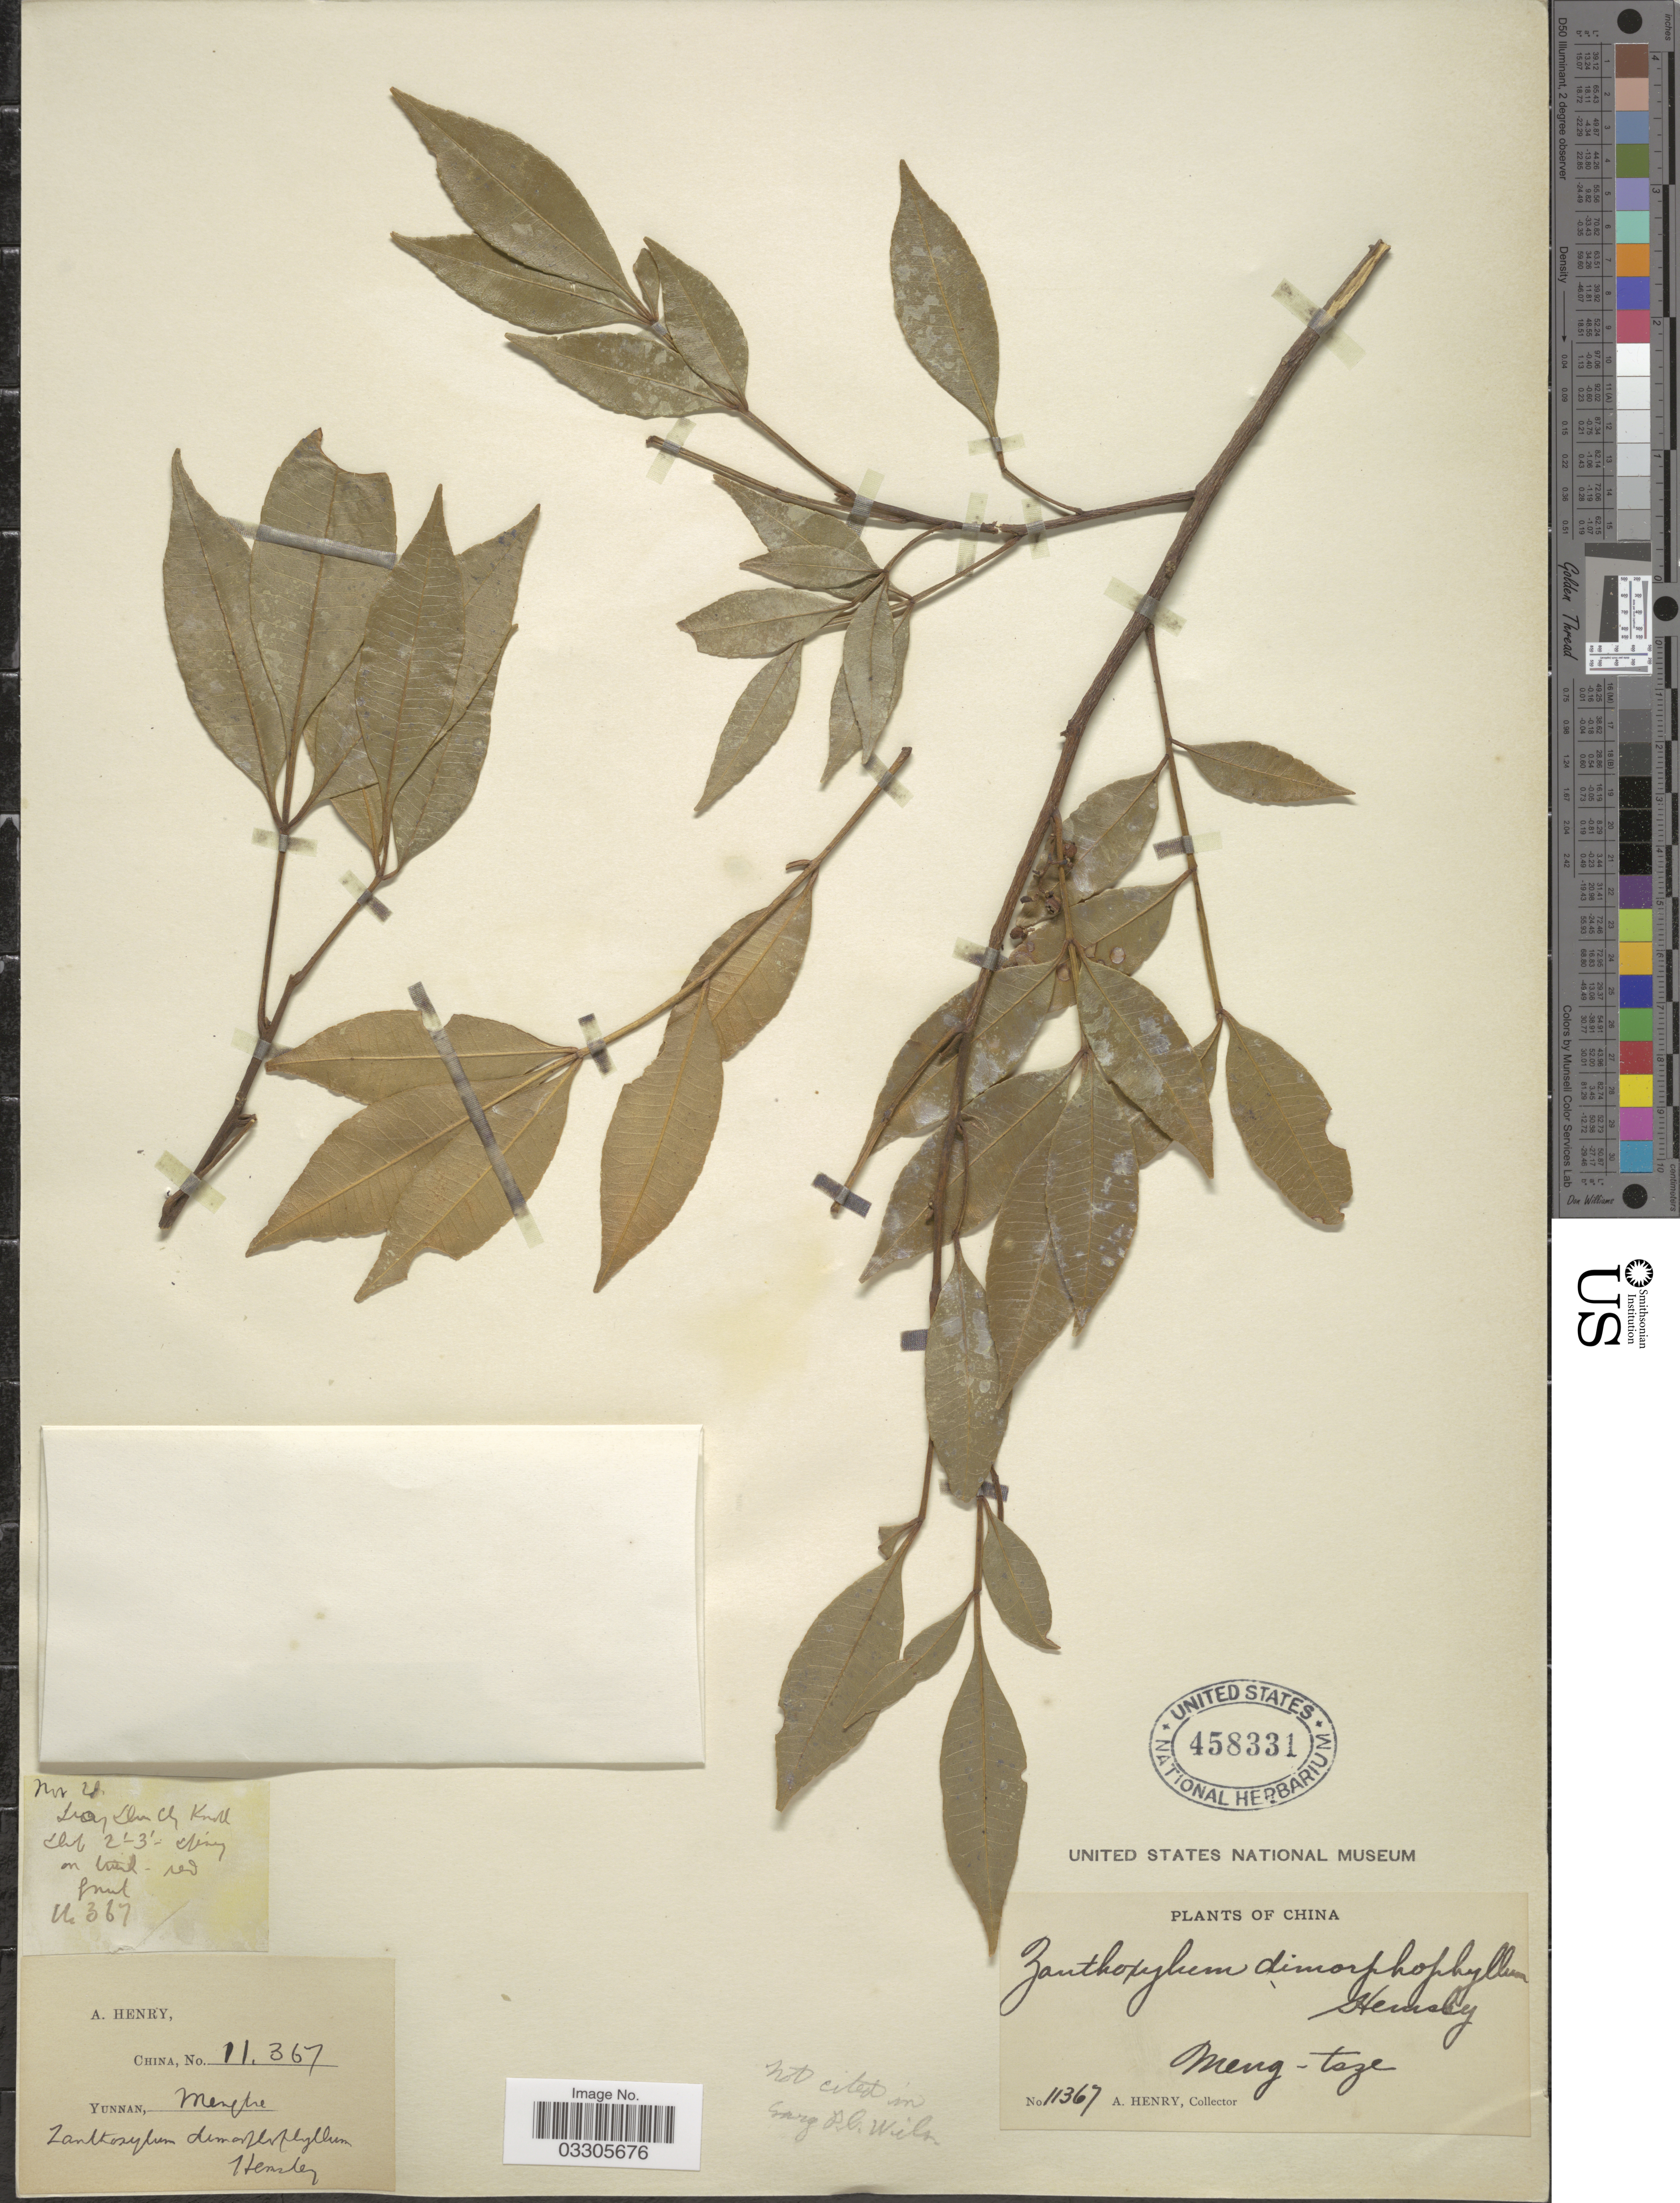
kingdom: Plantae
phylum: Tracheophyta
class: Magnoliopsida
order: Sapindales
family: Rutaceae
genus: Zanthoxylum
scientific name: Zanthoxylum dimorphophyllum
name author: Hemsl.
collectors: A. Henry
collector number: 11367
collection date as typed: Transcribed d/m/y: /11/28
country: China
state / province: Yunnan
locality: Meng-tsze. Liang Shui Chung Knoll.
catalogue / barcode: US 458331